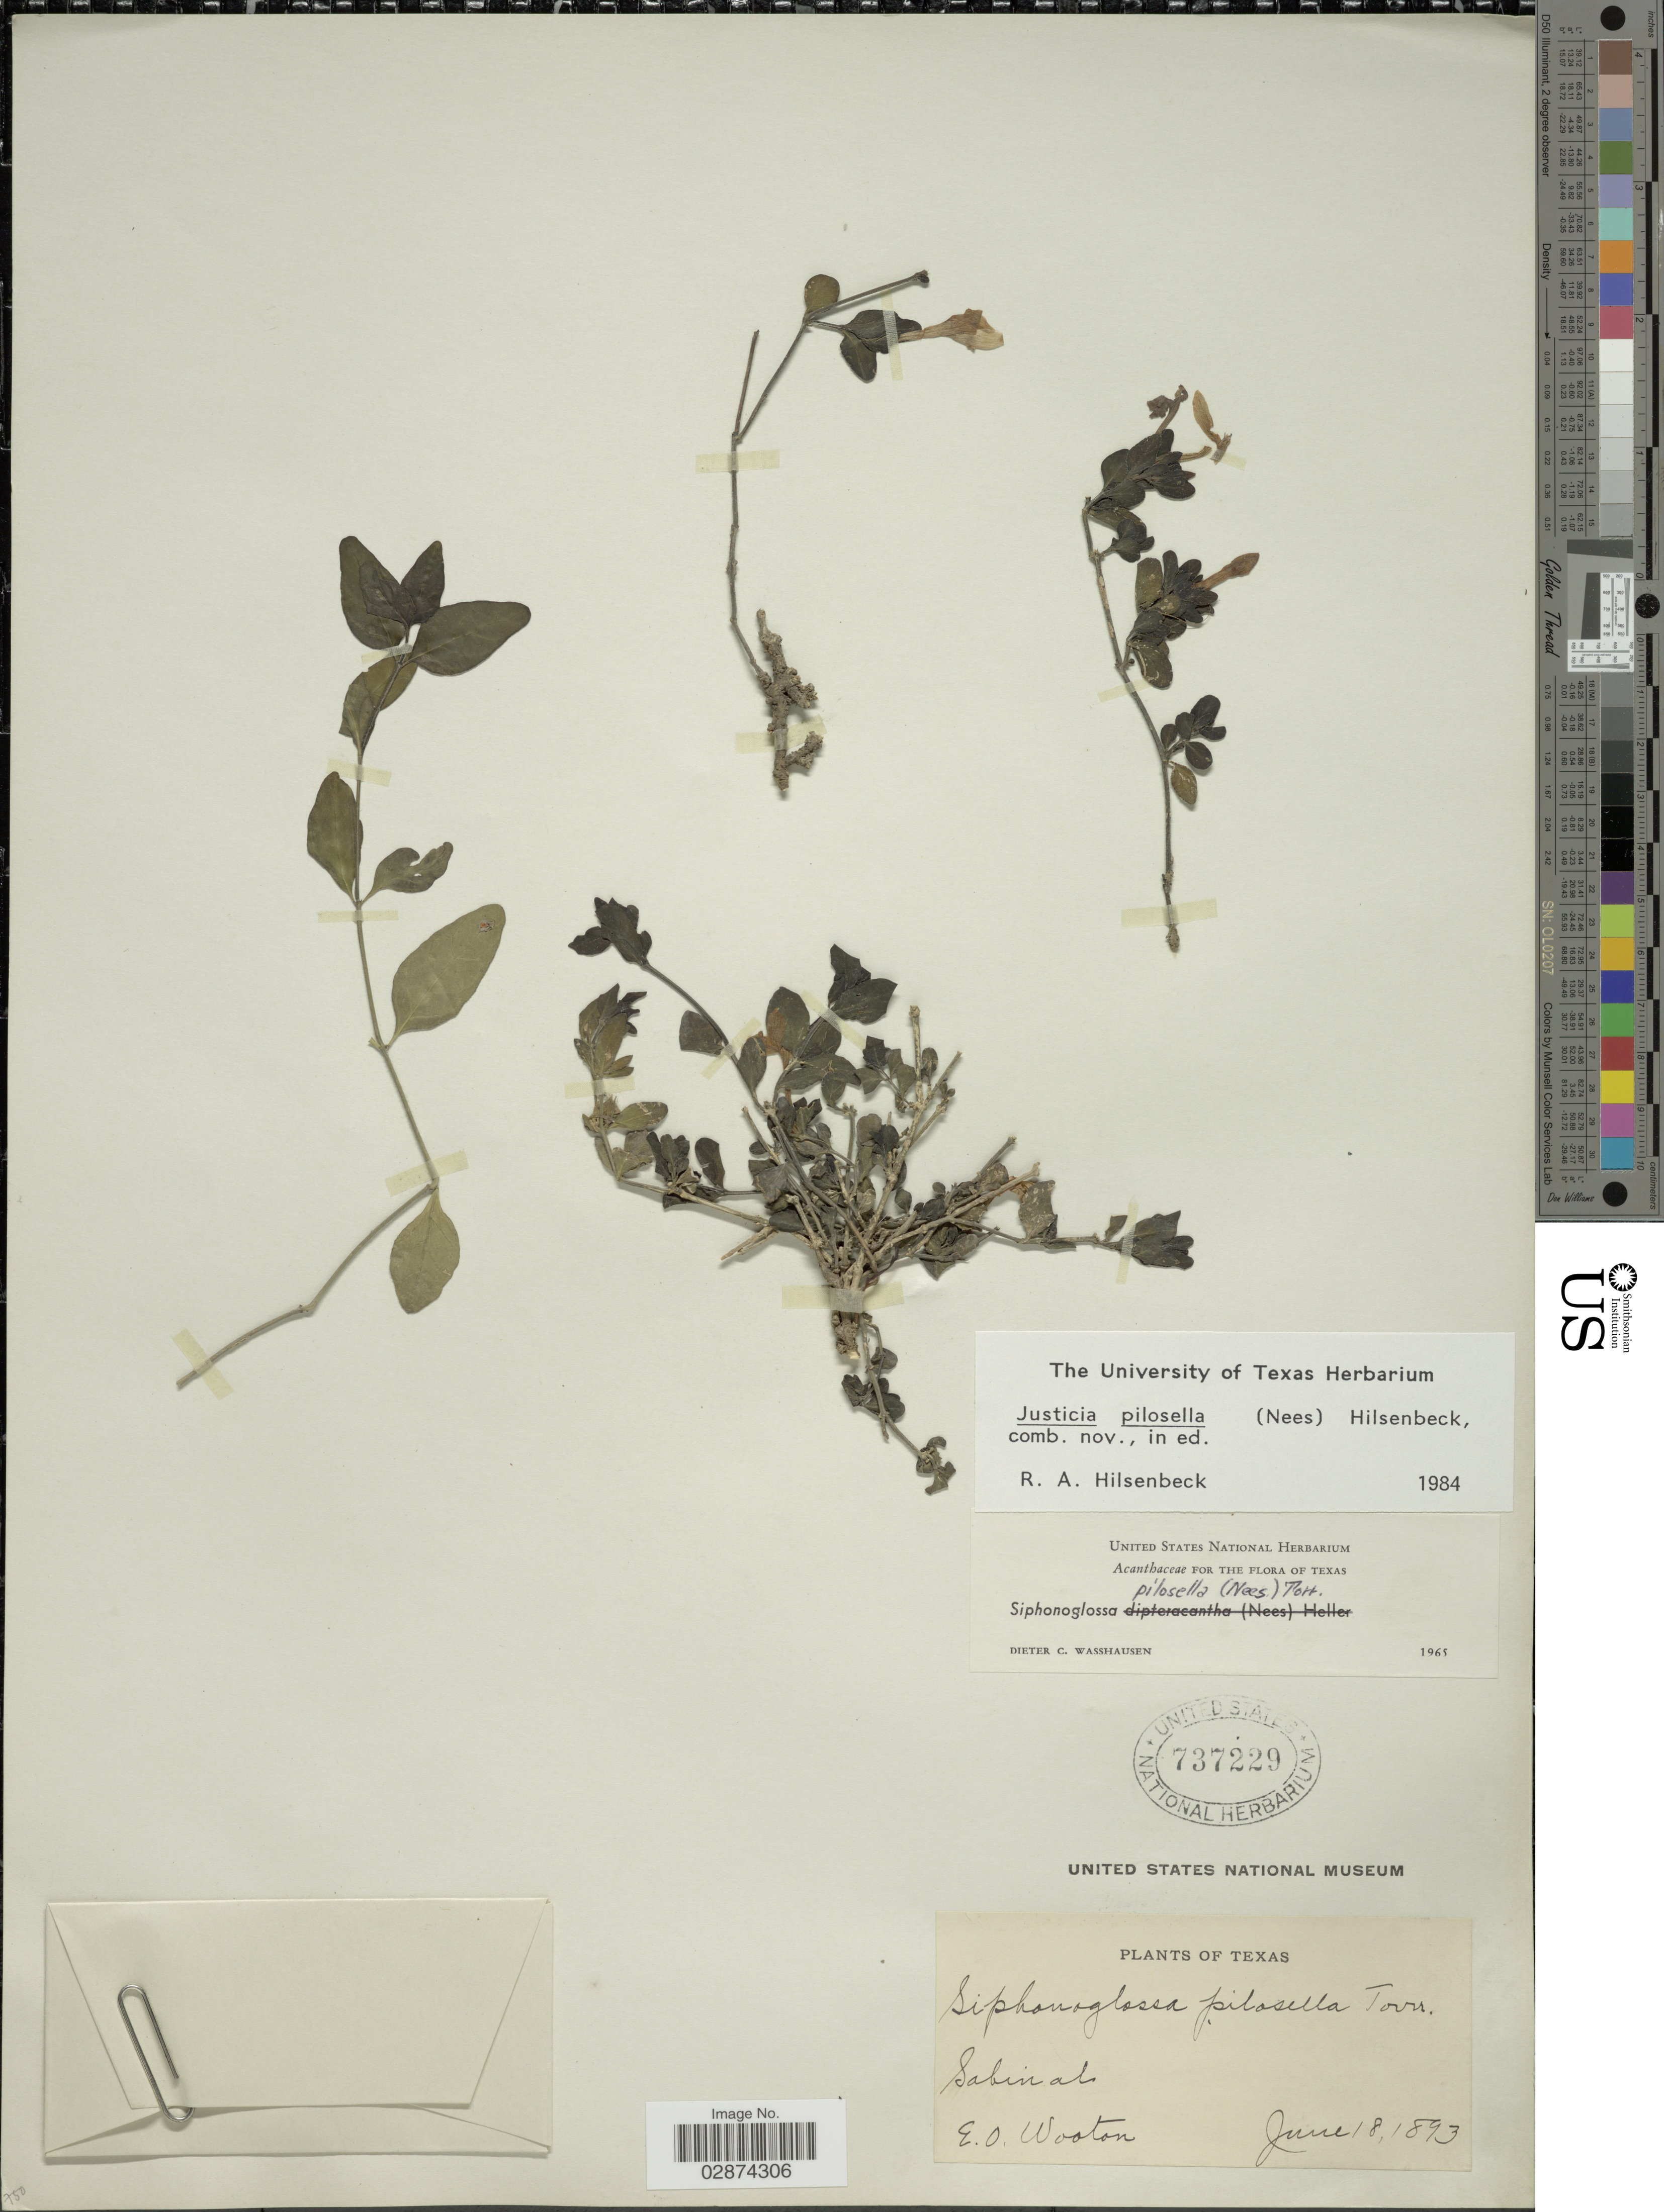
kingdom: Plantae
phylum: Tracheophyta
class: Magnoliopsida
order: Lamiales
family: Acanthaceae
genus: Siphonoglossa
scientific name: Siphonoglossa pilosella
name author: (Nees) Torr.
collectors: E. O. Wooton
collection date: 1893-06-18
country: United States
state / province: Texas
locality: Sabinal.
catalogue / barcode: US 737229